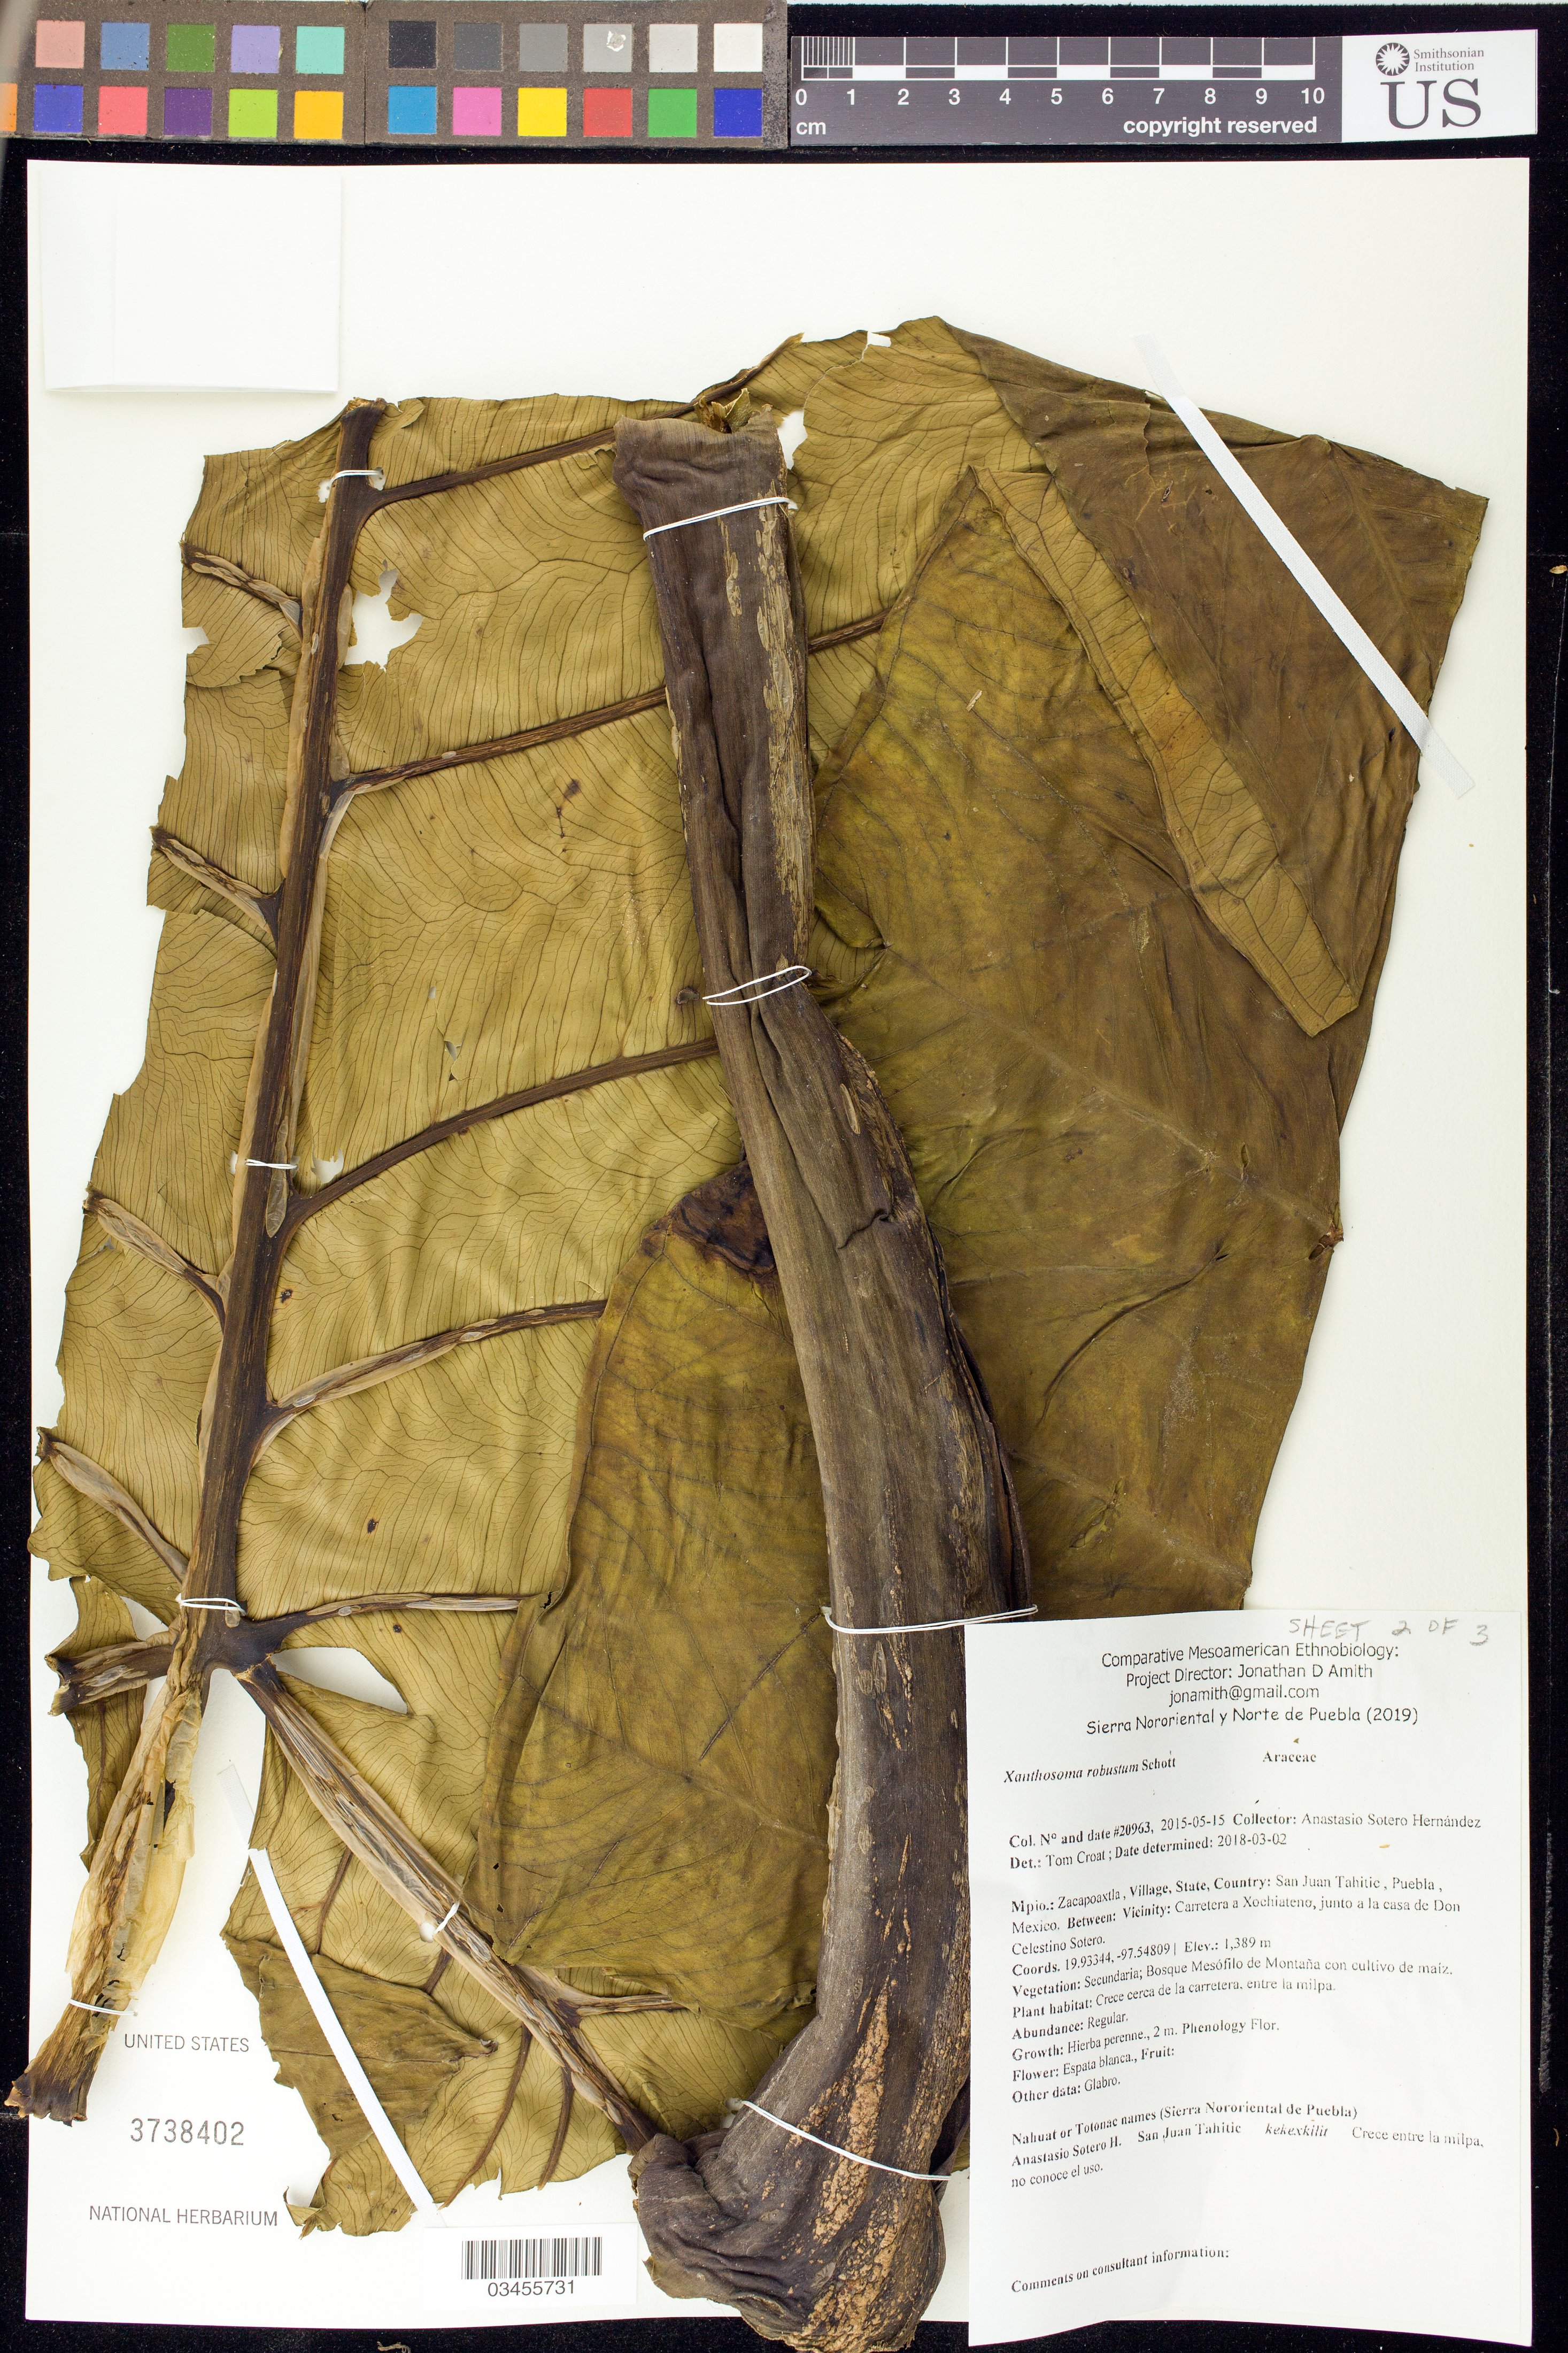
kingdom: Plantae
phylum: Tracheophyta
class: Liliopsida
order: Alismatales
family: Araceae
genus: Xanthosoma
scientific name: Xanthosoma robustum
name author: Schott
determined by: Croat, Thomas B., Missouri Botanical Garden (MO)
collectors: A. Sotero H.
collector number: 20963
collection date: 2015-05-15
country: México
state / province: Puebla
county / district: Zacapoaxtla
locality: PUEBLO: San Juan Tahitic; LOCALIDAD EXACTA: Carretera a Xochiateno, junto a la casa de Don Celestino Sotero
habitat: Bosque mesófilo de montaña con cultivo de maíz | Crece cerca de la carretera, entre la milpa.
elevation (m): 1389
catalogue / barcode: US 3738402